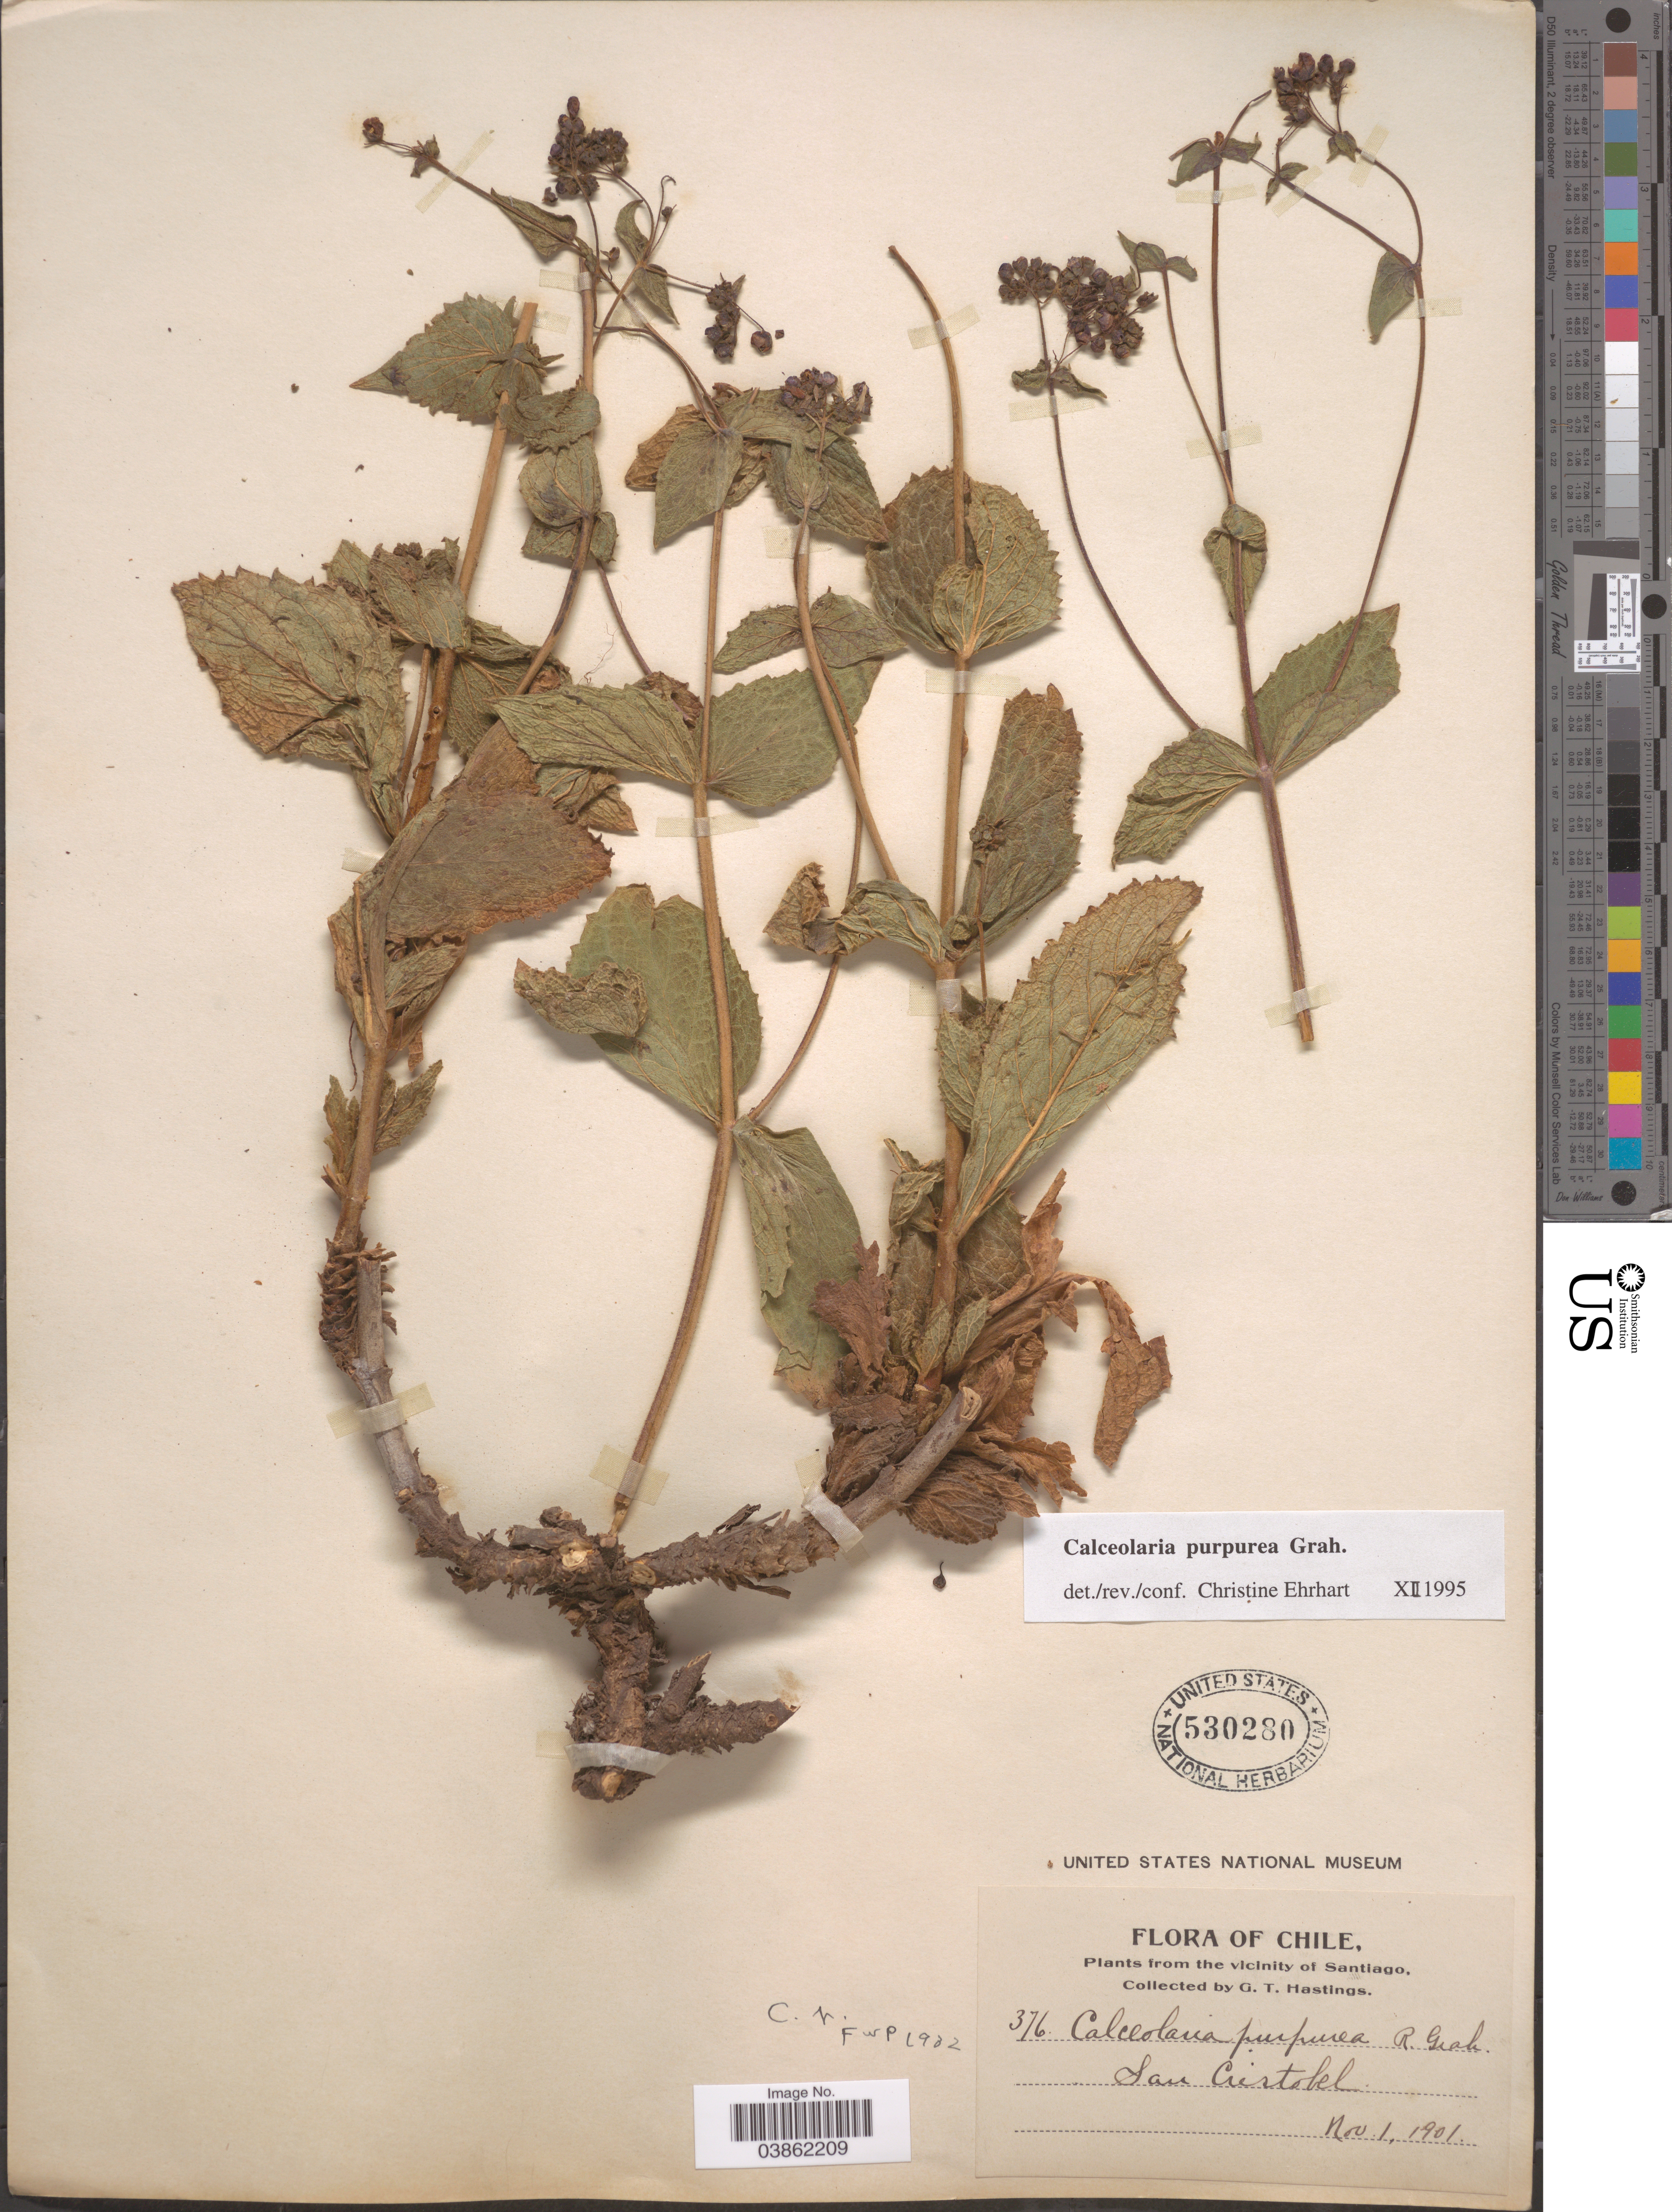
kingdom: Plantae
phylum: Tracheophyta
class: Magnoliopsida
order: Lamiales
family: Calceolariaceae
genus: Calceolaria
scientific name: Calceolaria purpurea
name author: Graham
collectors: G. Hastings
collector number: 376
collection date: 1901-11-01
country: Chile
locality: From the vicinity of Santiago. San Cristobal.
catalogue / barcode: US 530280